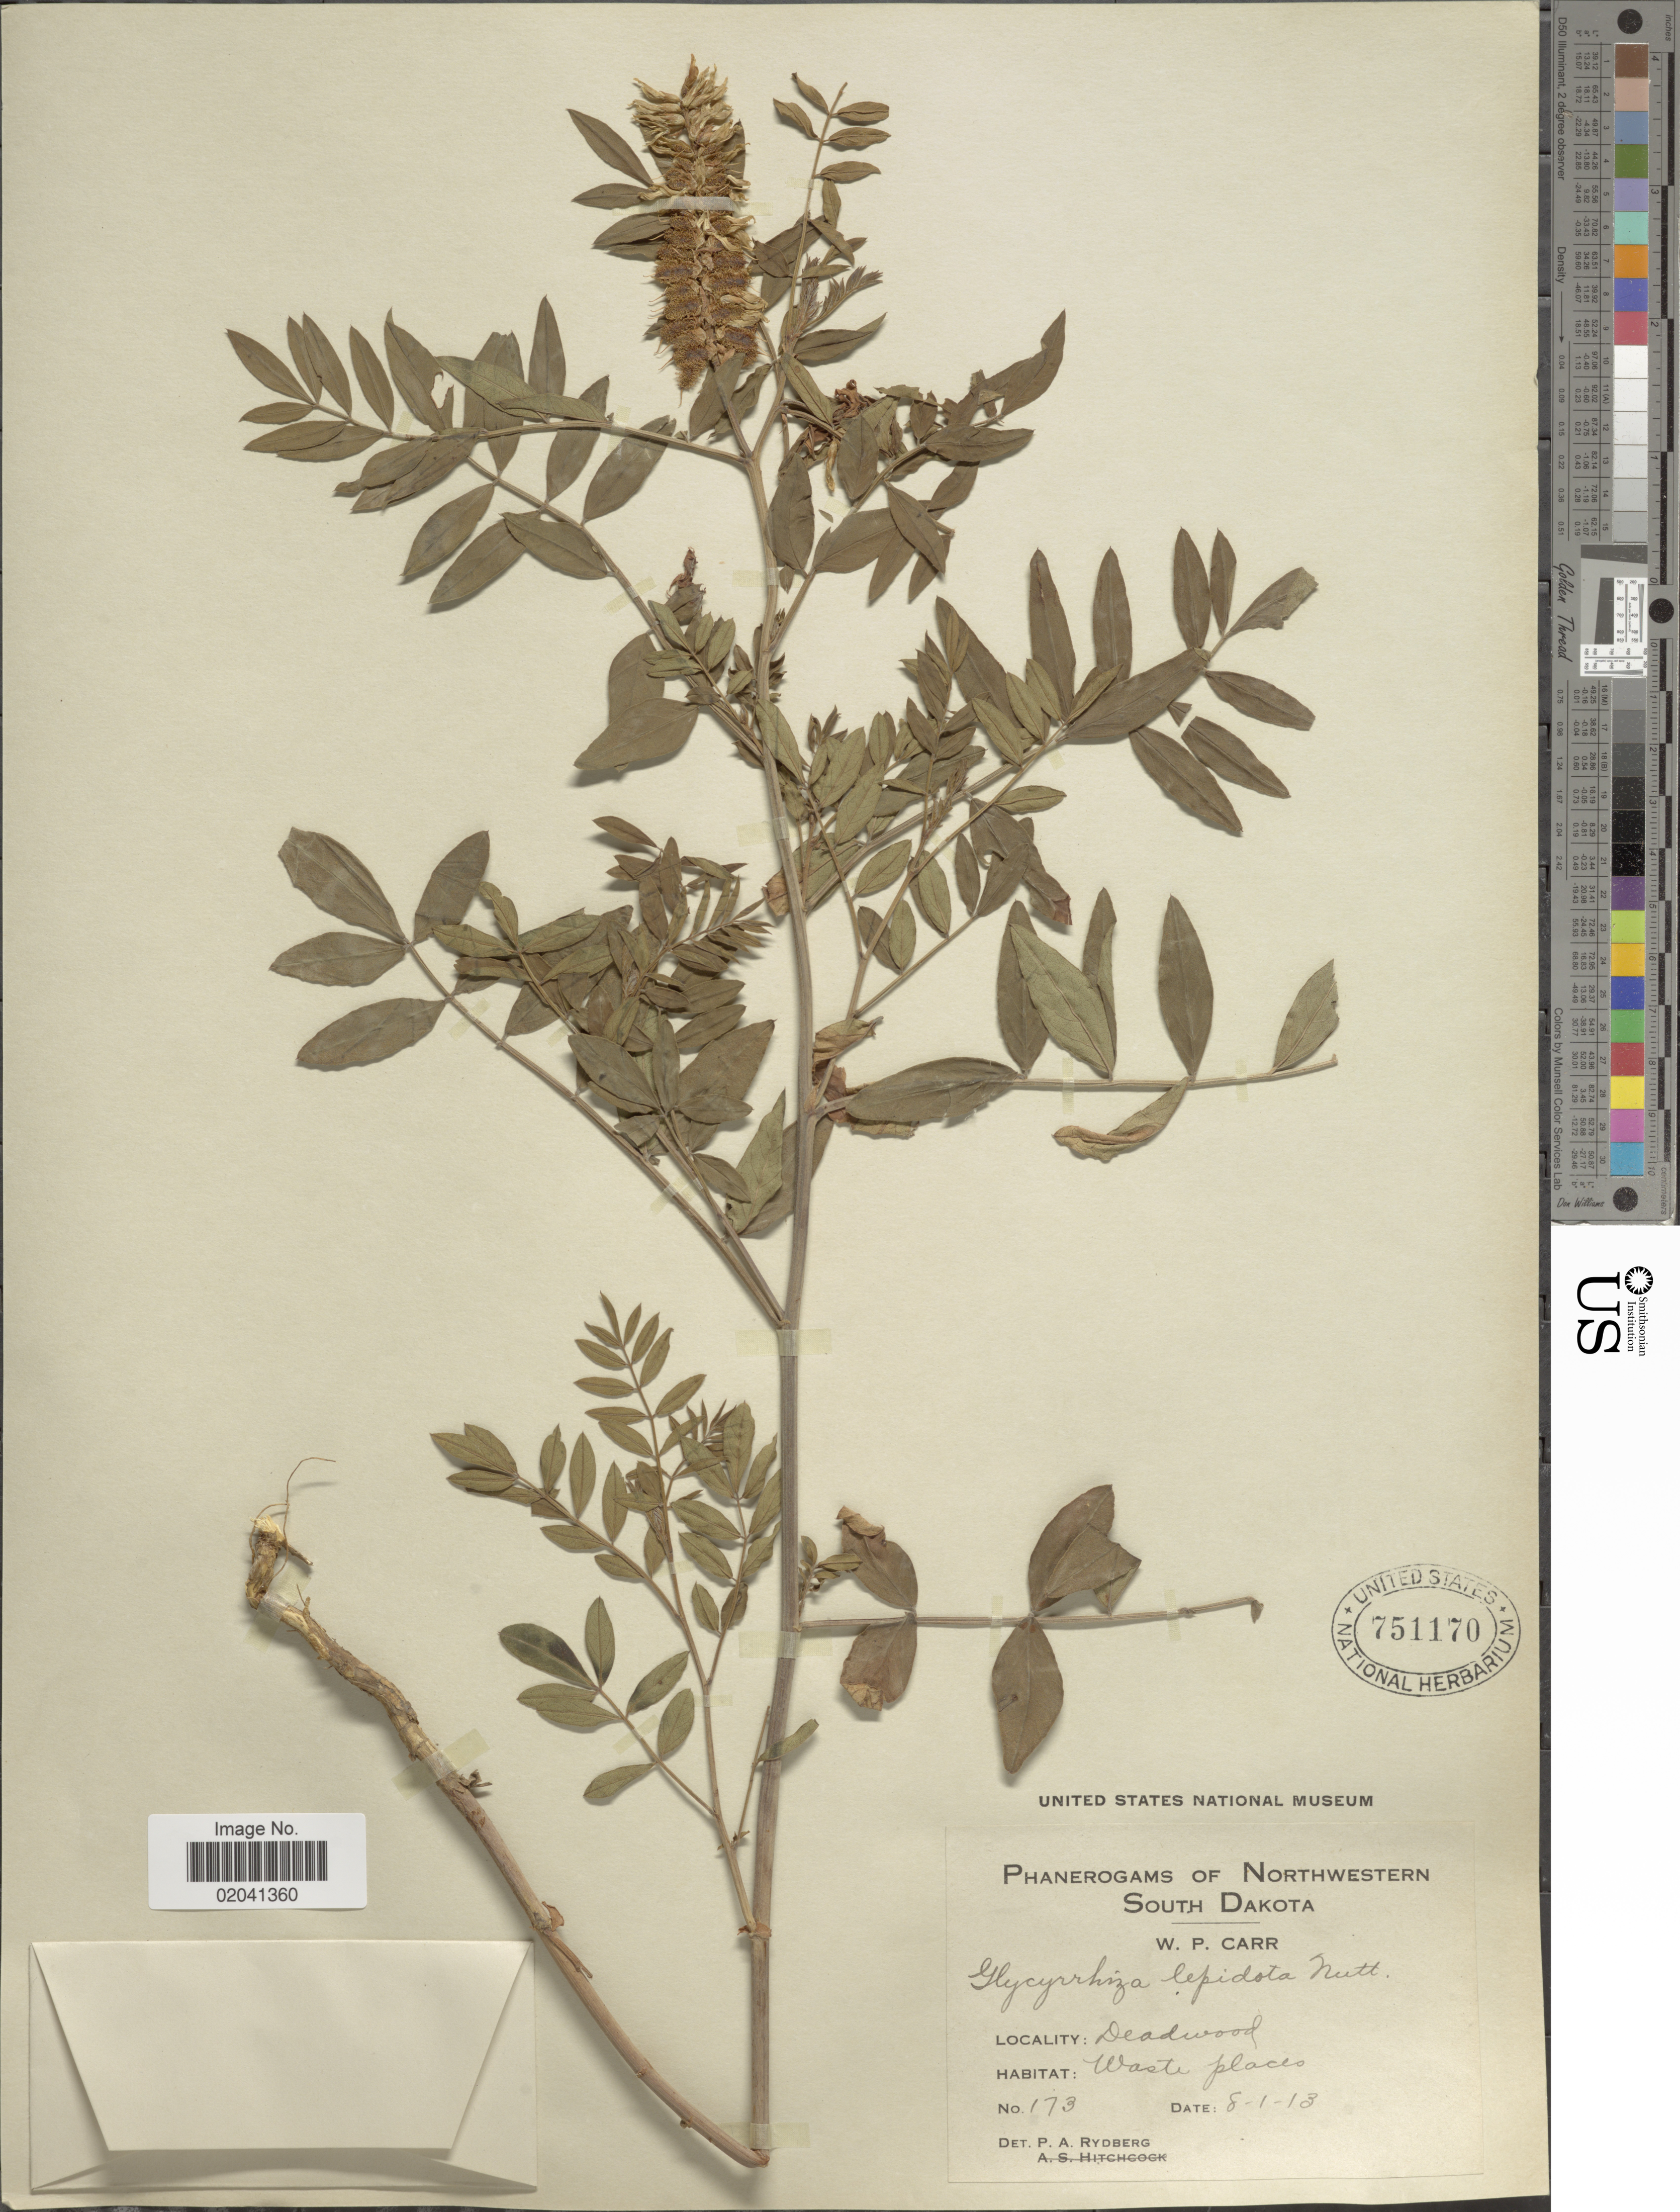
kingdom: Plantae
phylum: Tracheophyta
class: Magnoliopsida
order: Fabales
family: Fabaceae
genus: Glycyrrhiza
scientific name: Glycyrrhiza lepidota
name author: Pursh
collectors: W. Carr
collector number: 173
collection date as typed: Transcribed d/m/y: 1/8/13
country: United States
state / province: South Dakota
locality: Northwestern. Deadwood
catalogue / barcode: US 751170